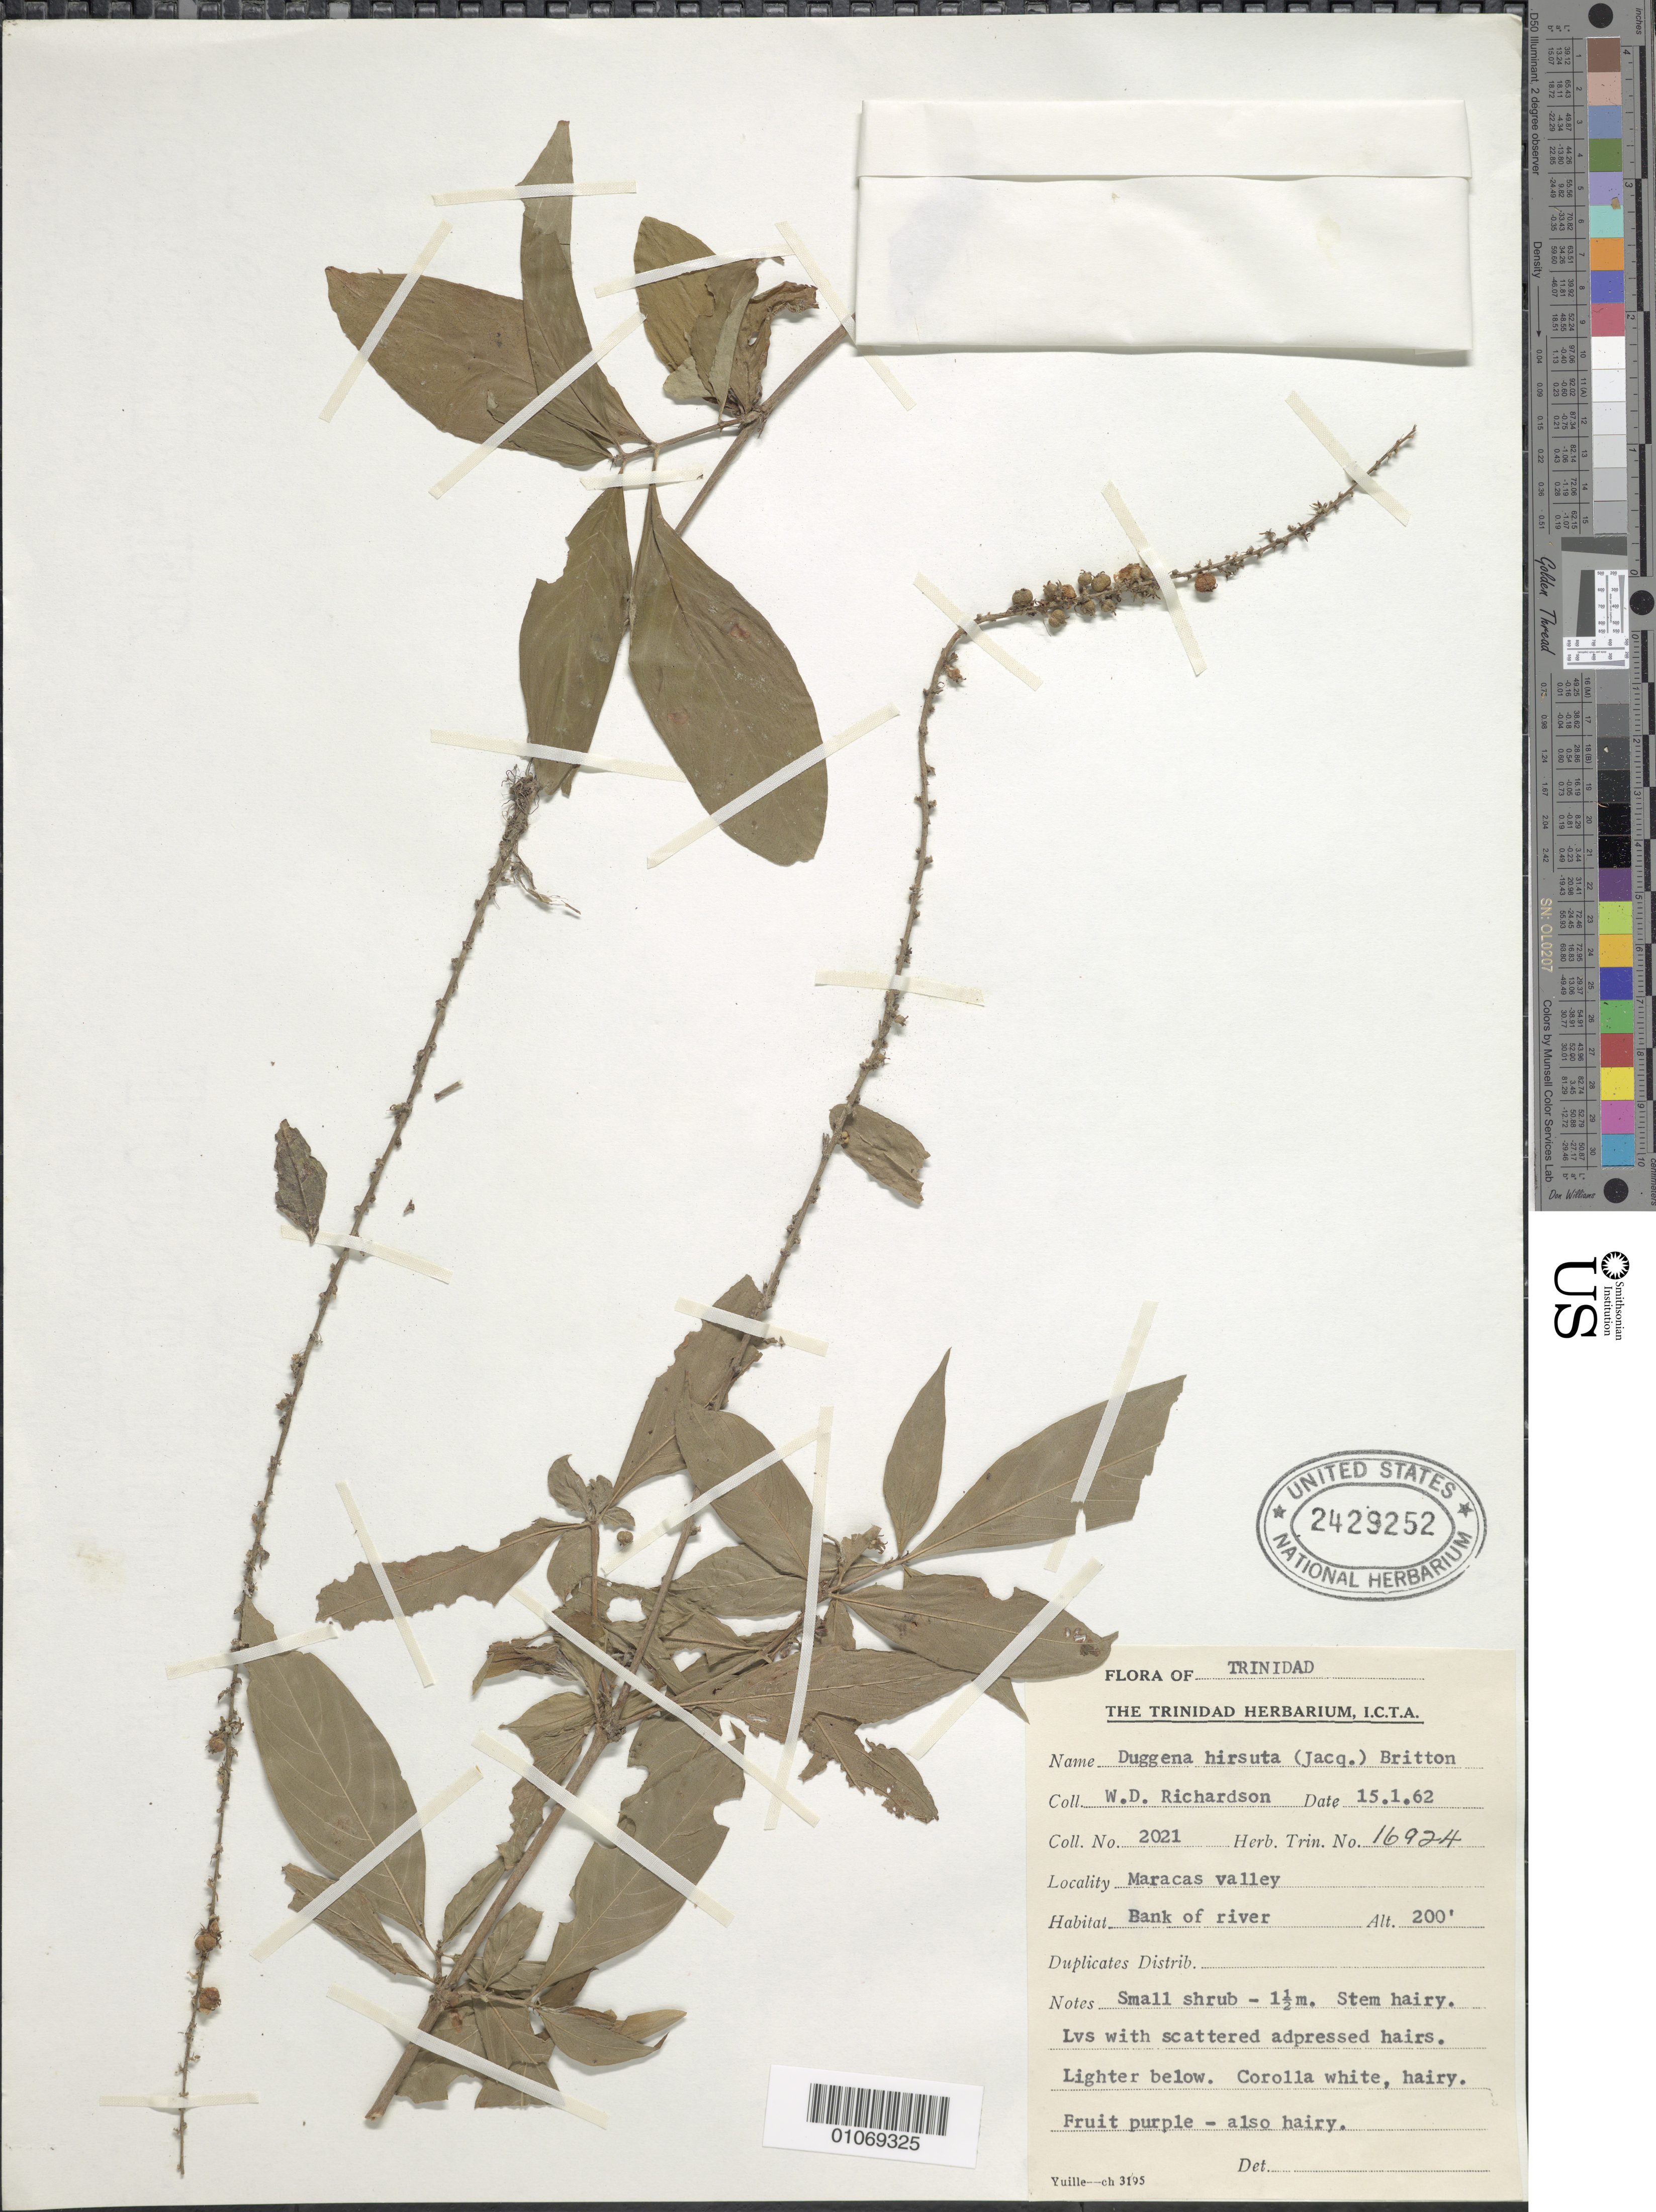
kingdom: Plantae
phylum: Tracheophyta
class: Magnoliopsida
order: Gentianales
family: Rubiaceae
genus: Gonzalagunia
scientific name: Gonzalagunia hirsuta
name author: (Jacq.) K. Schum.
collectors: W. D. Richardson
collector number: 2021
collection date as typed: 15 Jan 1962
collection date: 1962-01-15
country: Trinidad and Tobago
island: Trinidad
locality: Maracas Valley, bank of river.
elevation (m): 61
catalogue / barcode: US 2429252